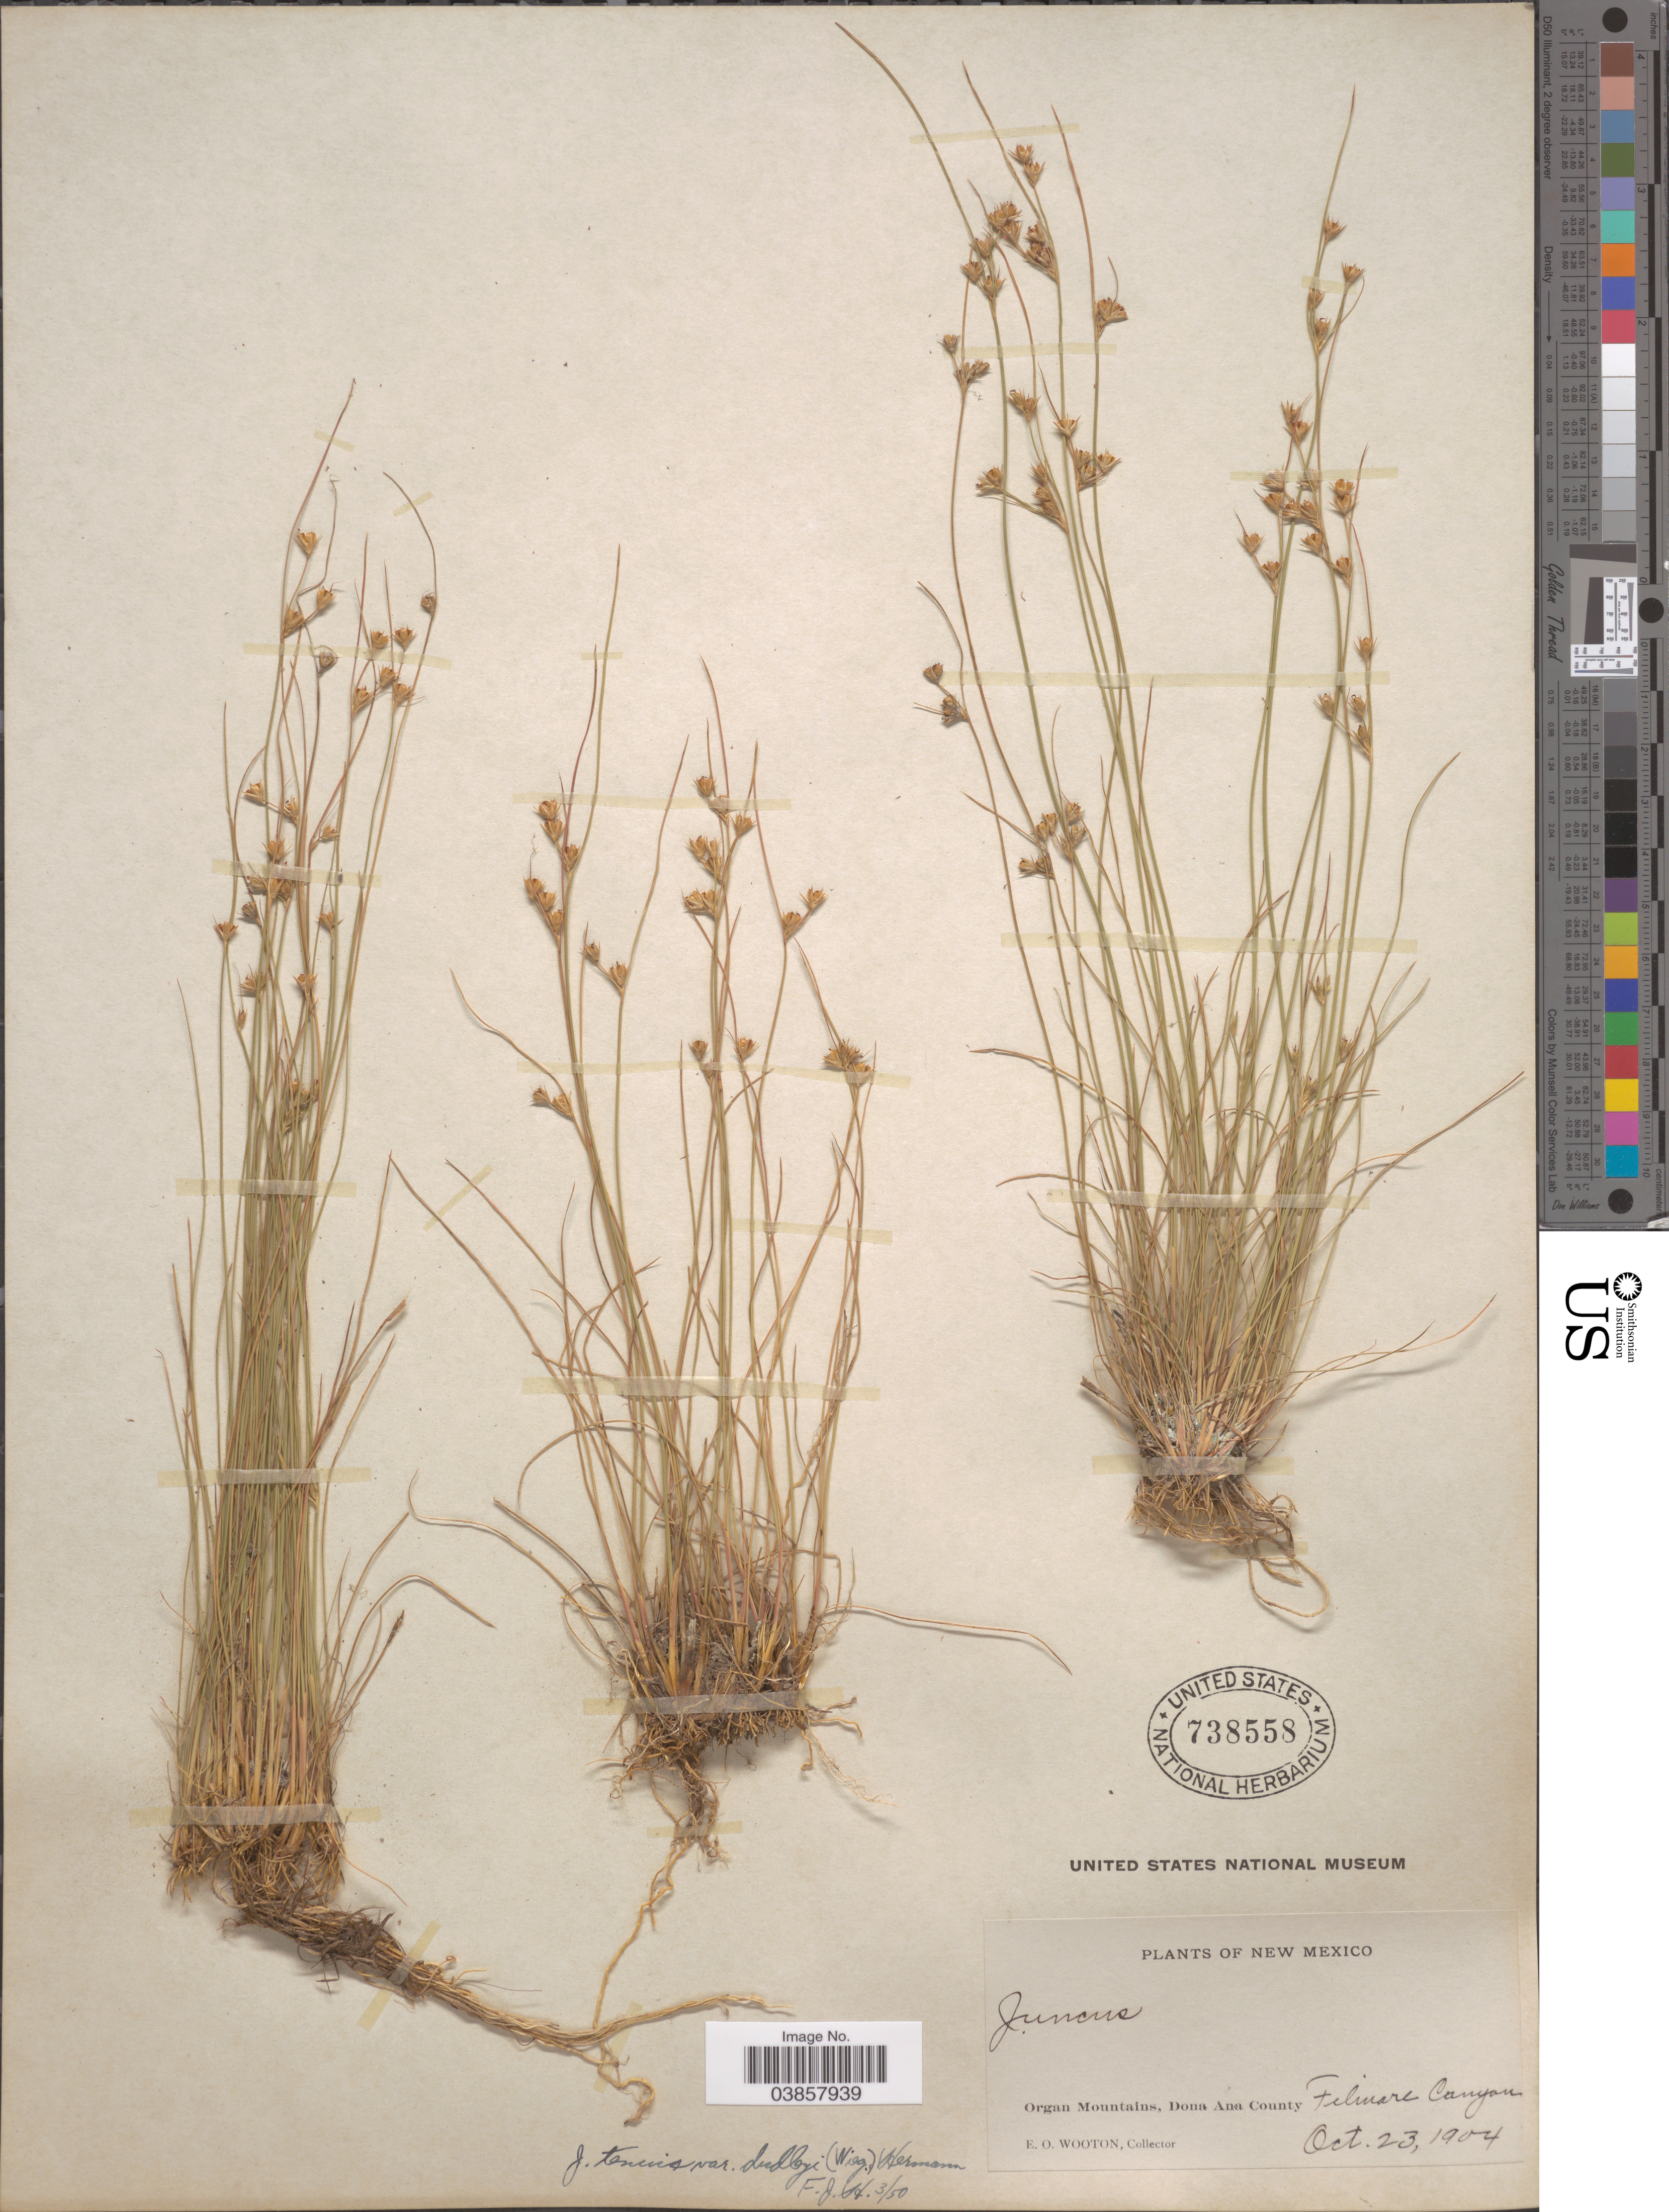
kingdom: Plantae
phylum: Tracheophyta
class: Liliopsida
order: Poales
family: Juncaceae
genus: Juncus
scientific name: Juncus tenuis var. dudleyi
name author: (Wiegand) F.J. Herm.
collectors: E. O. Wooton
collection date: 1904-10-23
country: United States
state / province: New Mexico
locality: Organ Mountains, Dona Ana County. Filmare Canyon.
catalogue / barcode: US 738558